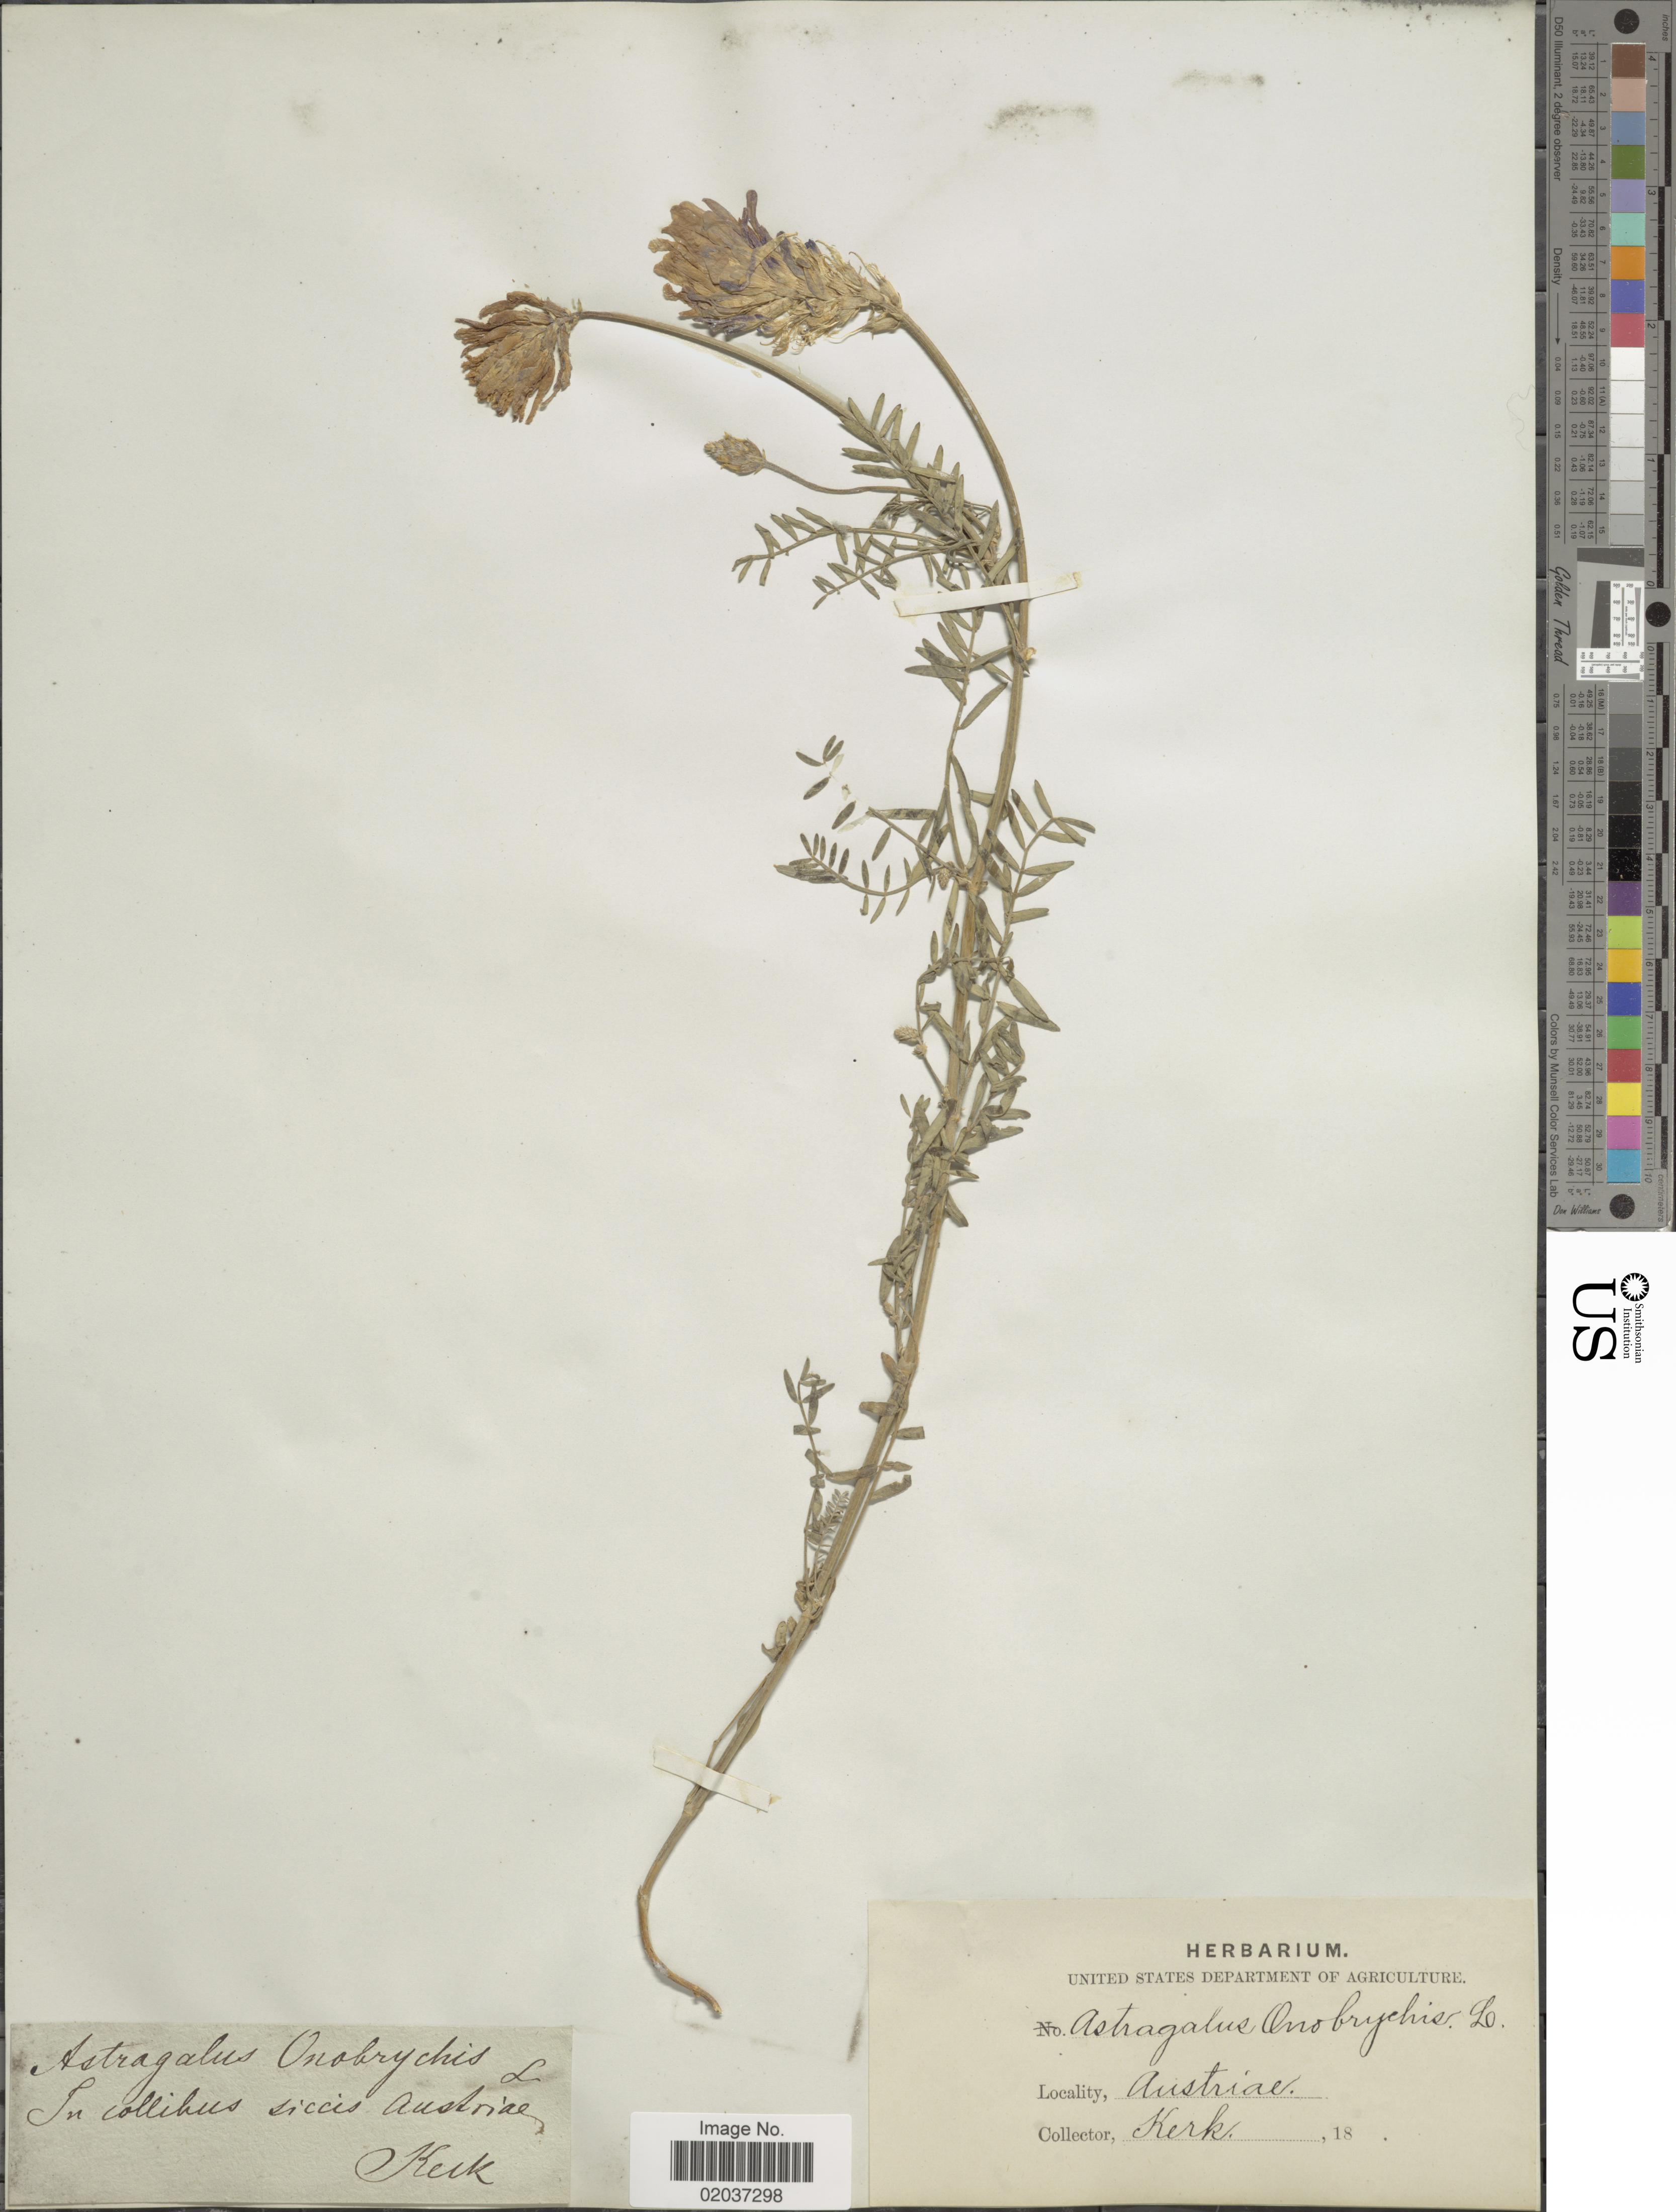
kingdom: Plantae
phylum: Tracheophyta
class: Magnoliopsida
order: Fabales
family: Fabaceae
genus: Astragalus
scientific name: Astragalus onobrychis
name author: L.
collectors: Kerk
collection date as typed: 18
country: Austria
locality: In collibus siccis austriae